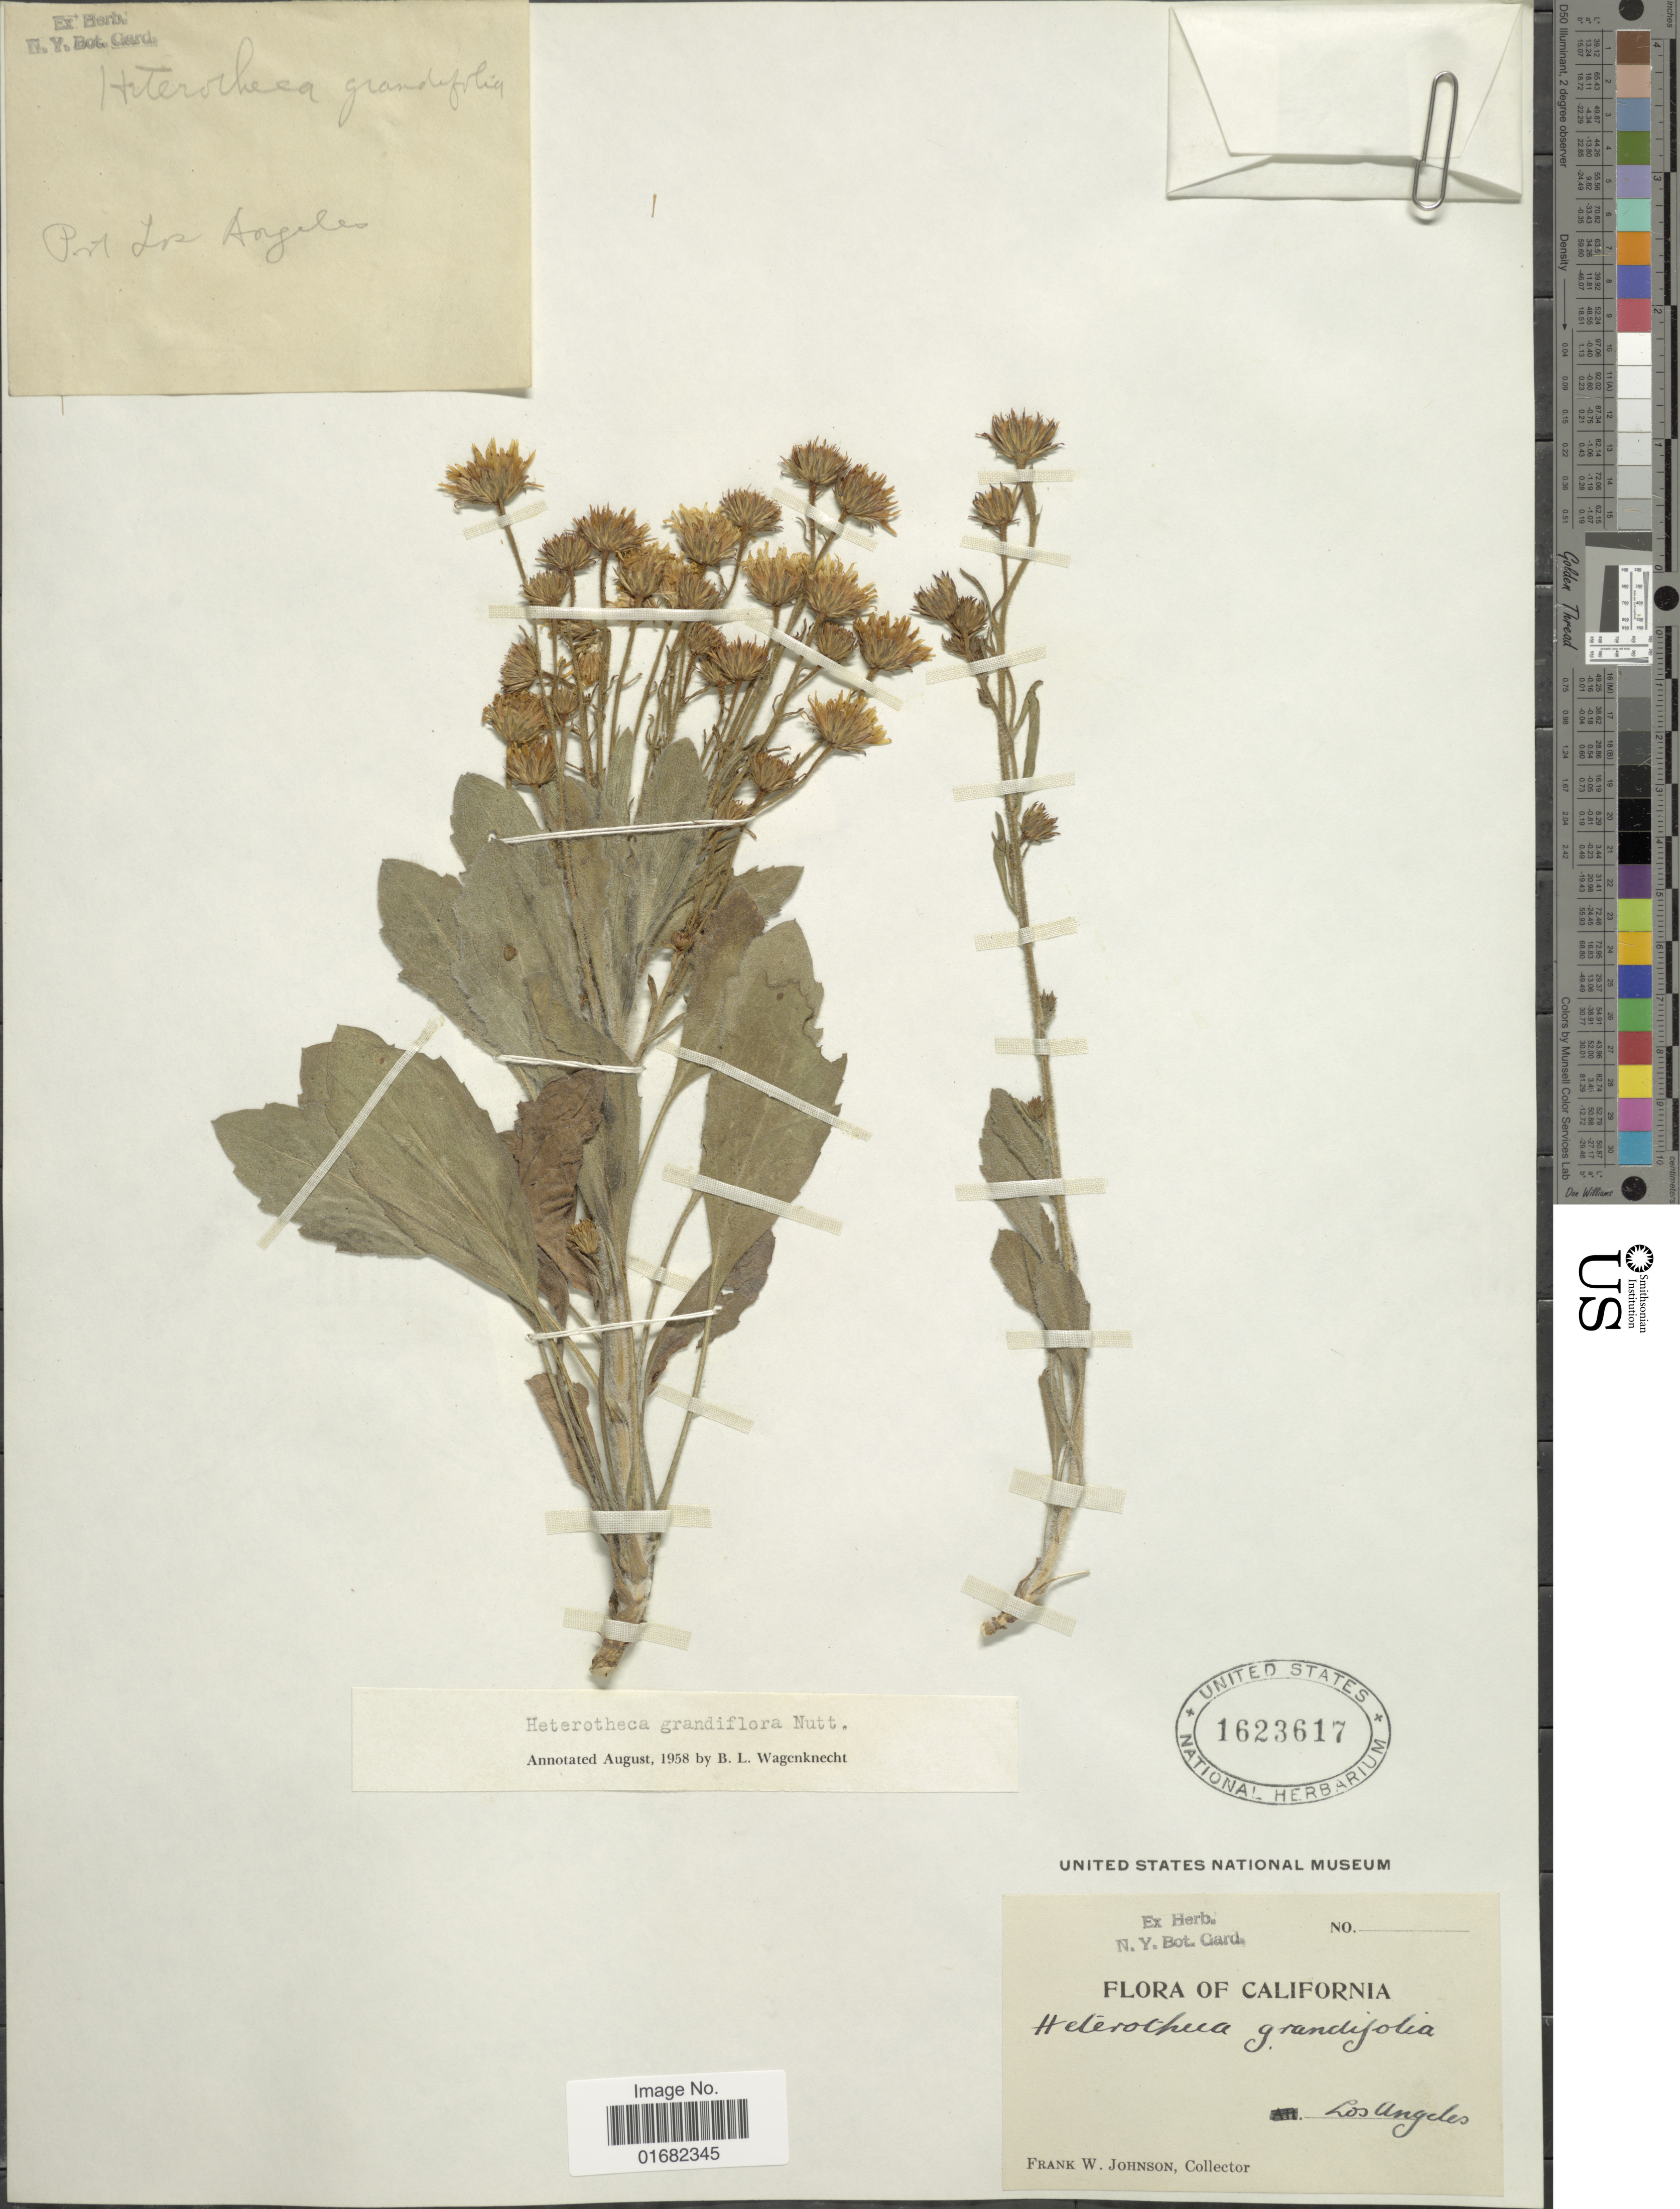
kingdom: Plantae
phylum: Tracheophyta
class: Magnoliopsida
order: Asterales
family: Asteraceae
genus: Heterotheca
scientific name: Heterotheca grandiflora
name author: Nutt.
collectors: F. W. Johnson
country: United States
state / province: California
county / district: Los Angeles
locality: Los Angeles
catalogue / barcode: US 1623617